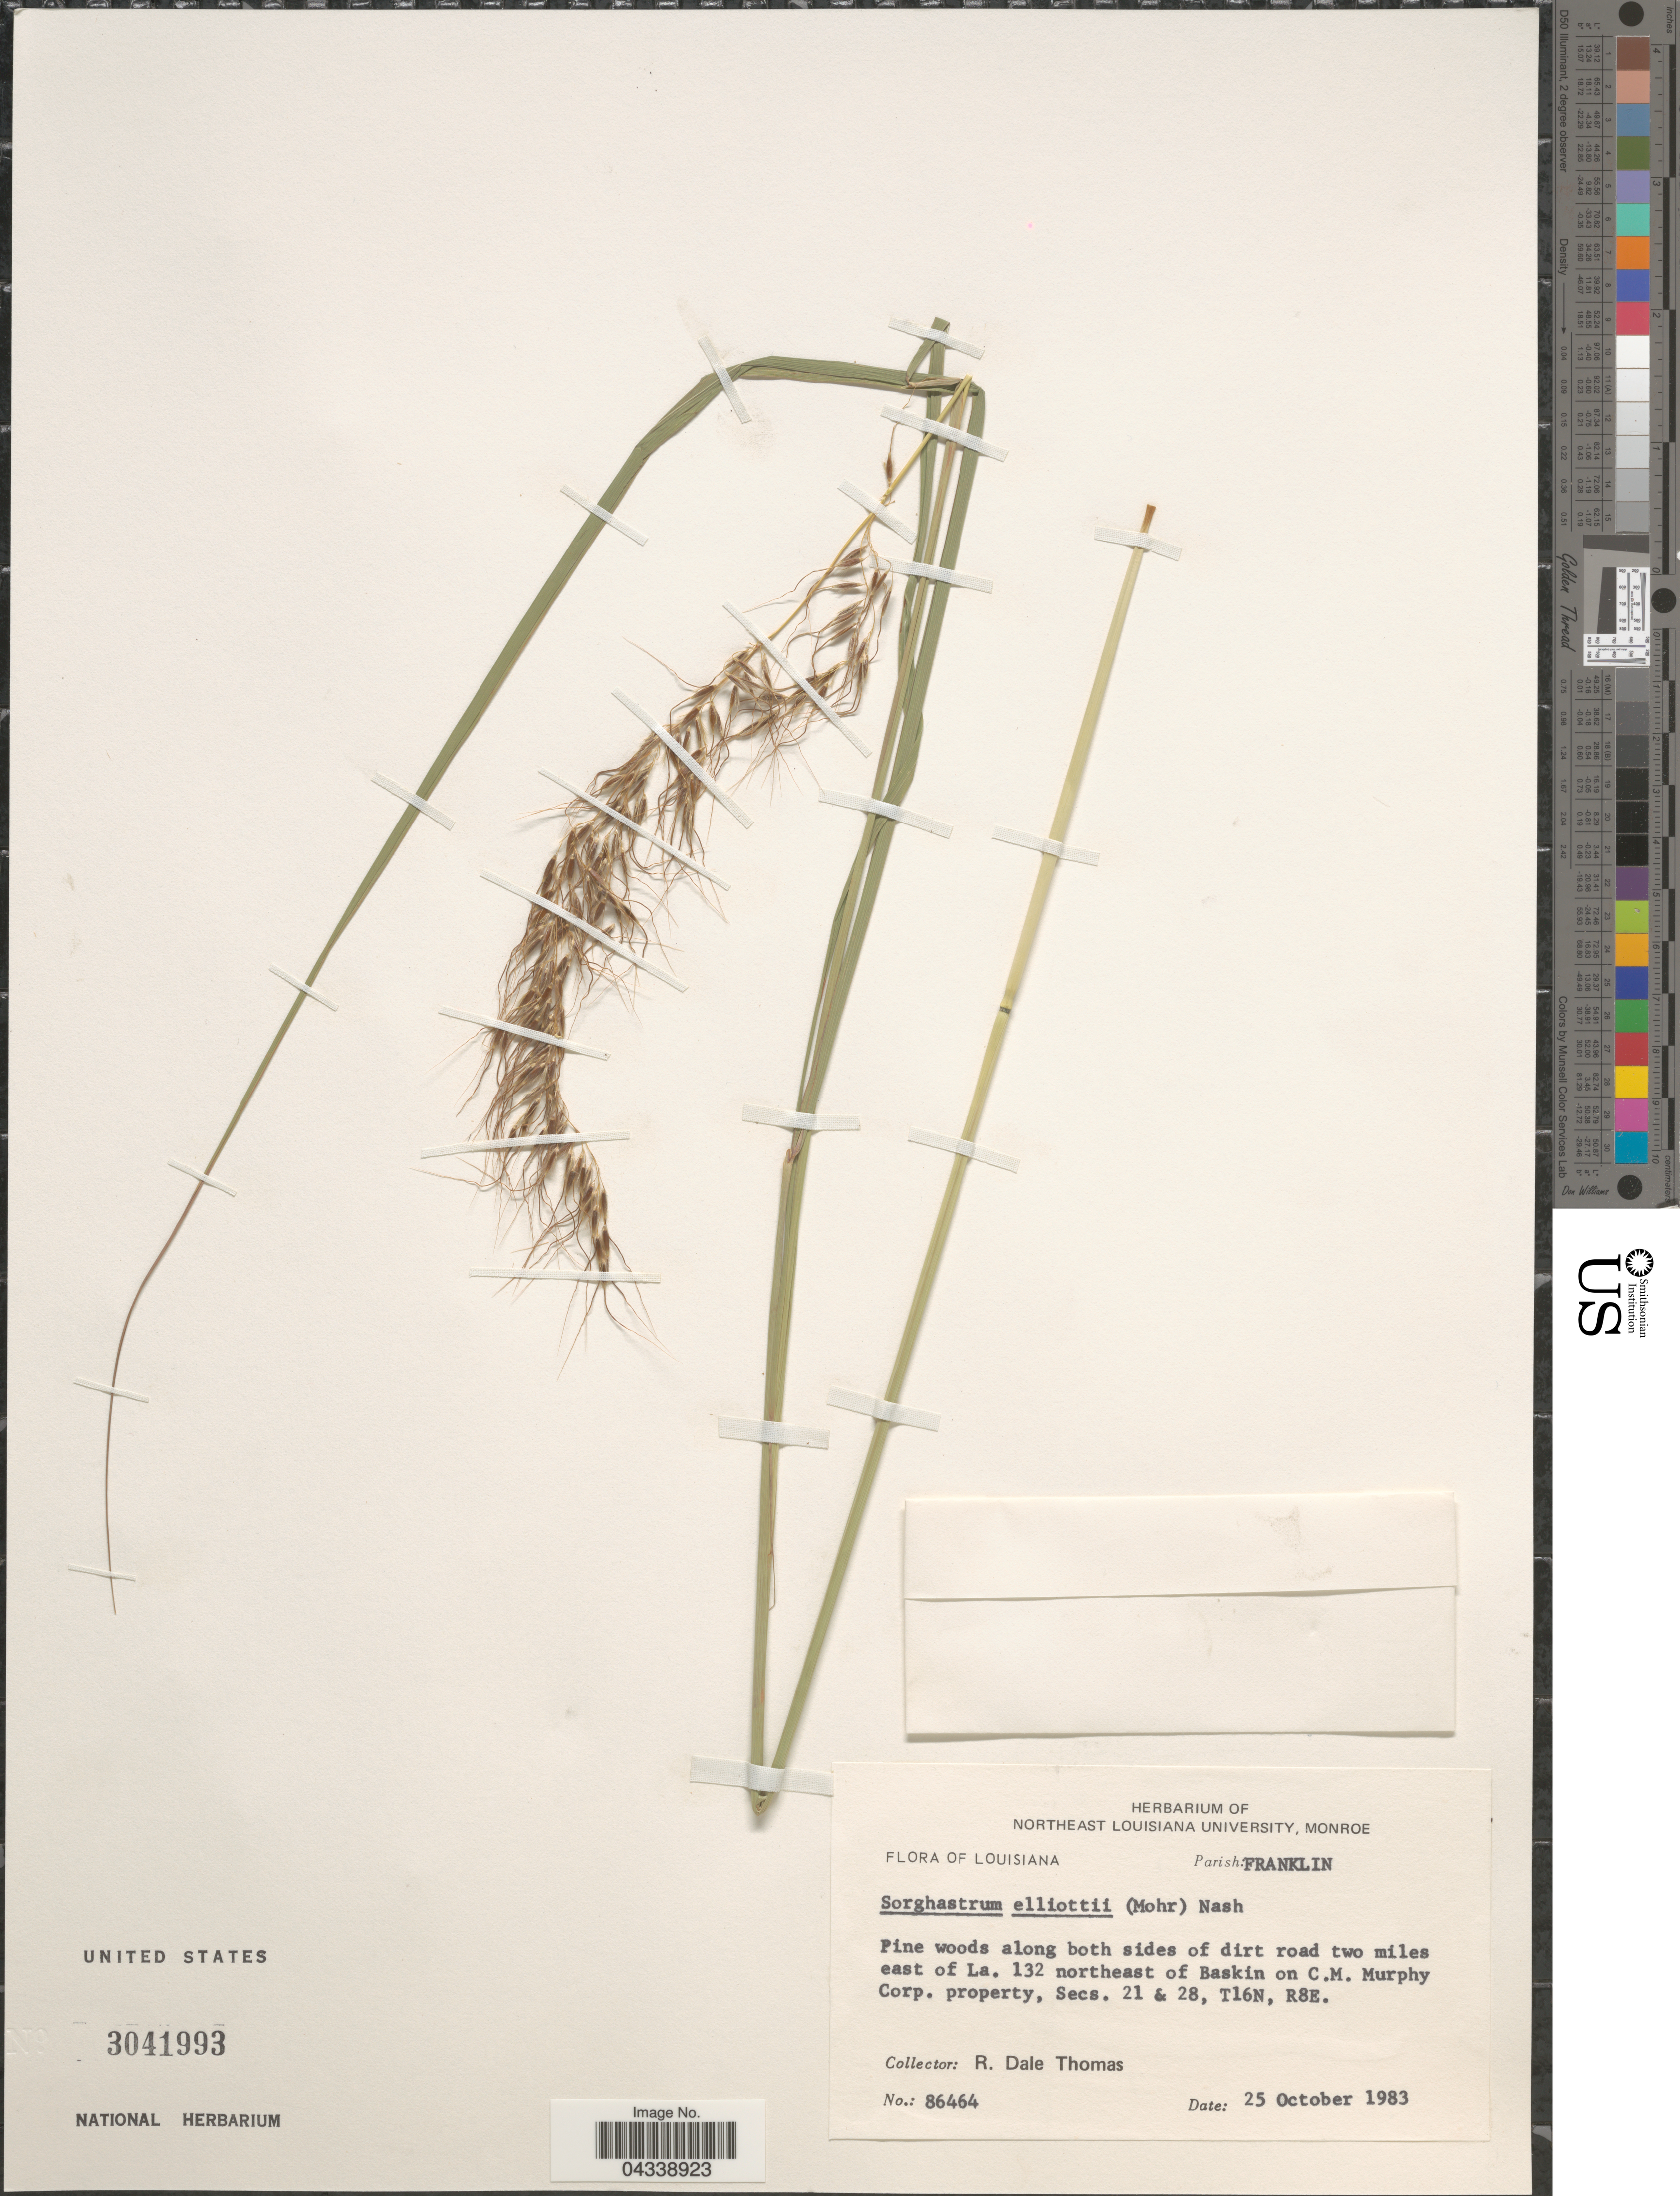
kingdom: Plantae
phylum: Tracheophyta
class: Liliopsida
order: Poales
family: Poaceae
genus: Sorghastrum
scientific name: Sorghastrum elliottii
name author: (C. Mohr) Nash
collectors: R. Thomas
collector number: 86464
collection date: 1983-10-25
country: United States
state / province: Louisiana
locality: Parish: Franklin. Along both sides of dirt road two miles east of La. 132 northeast of Baskin on C.M. Murphy Corp. property, Secs. 21 & 28, T16N, R8E.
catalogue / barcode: US 3041993